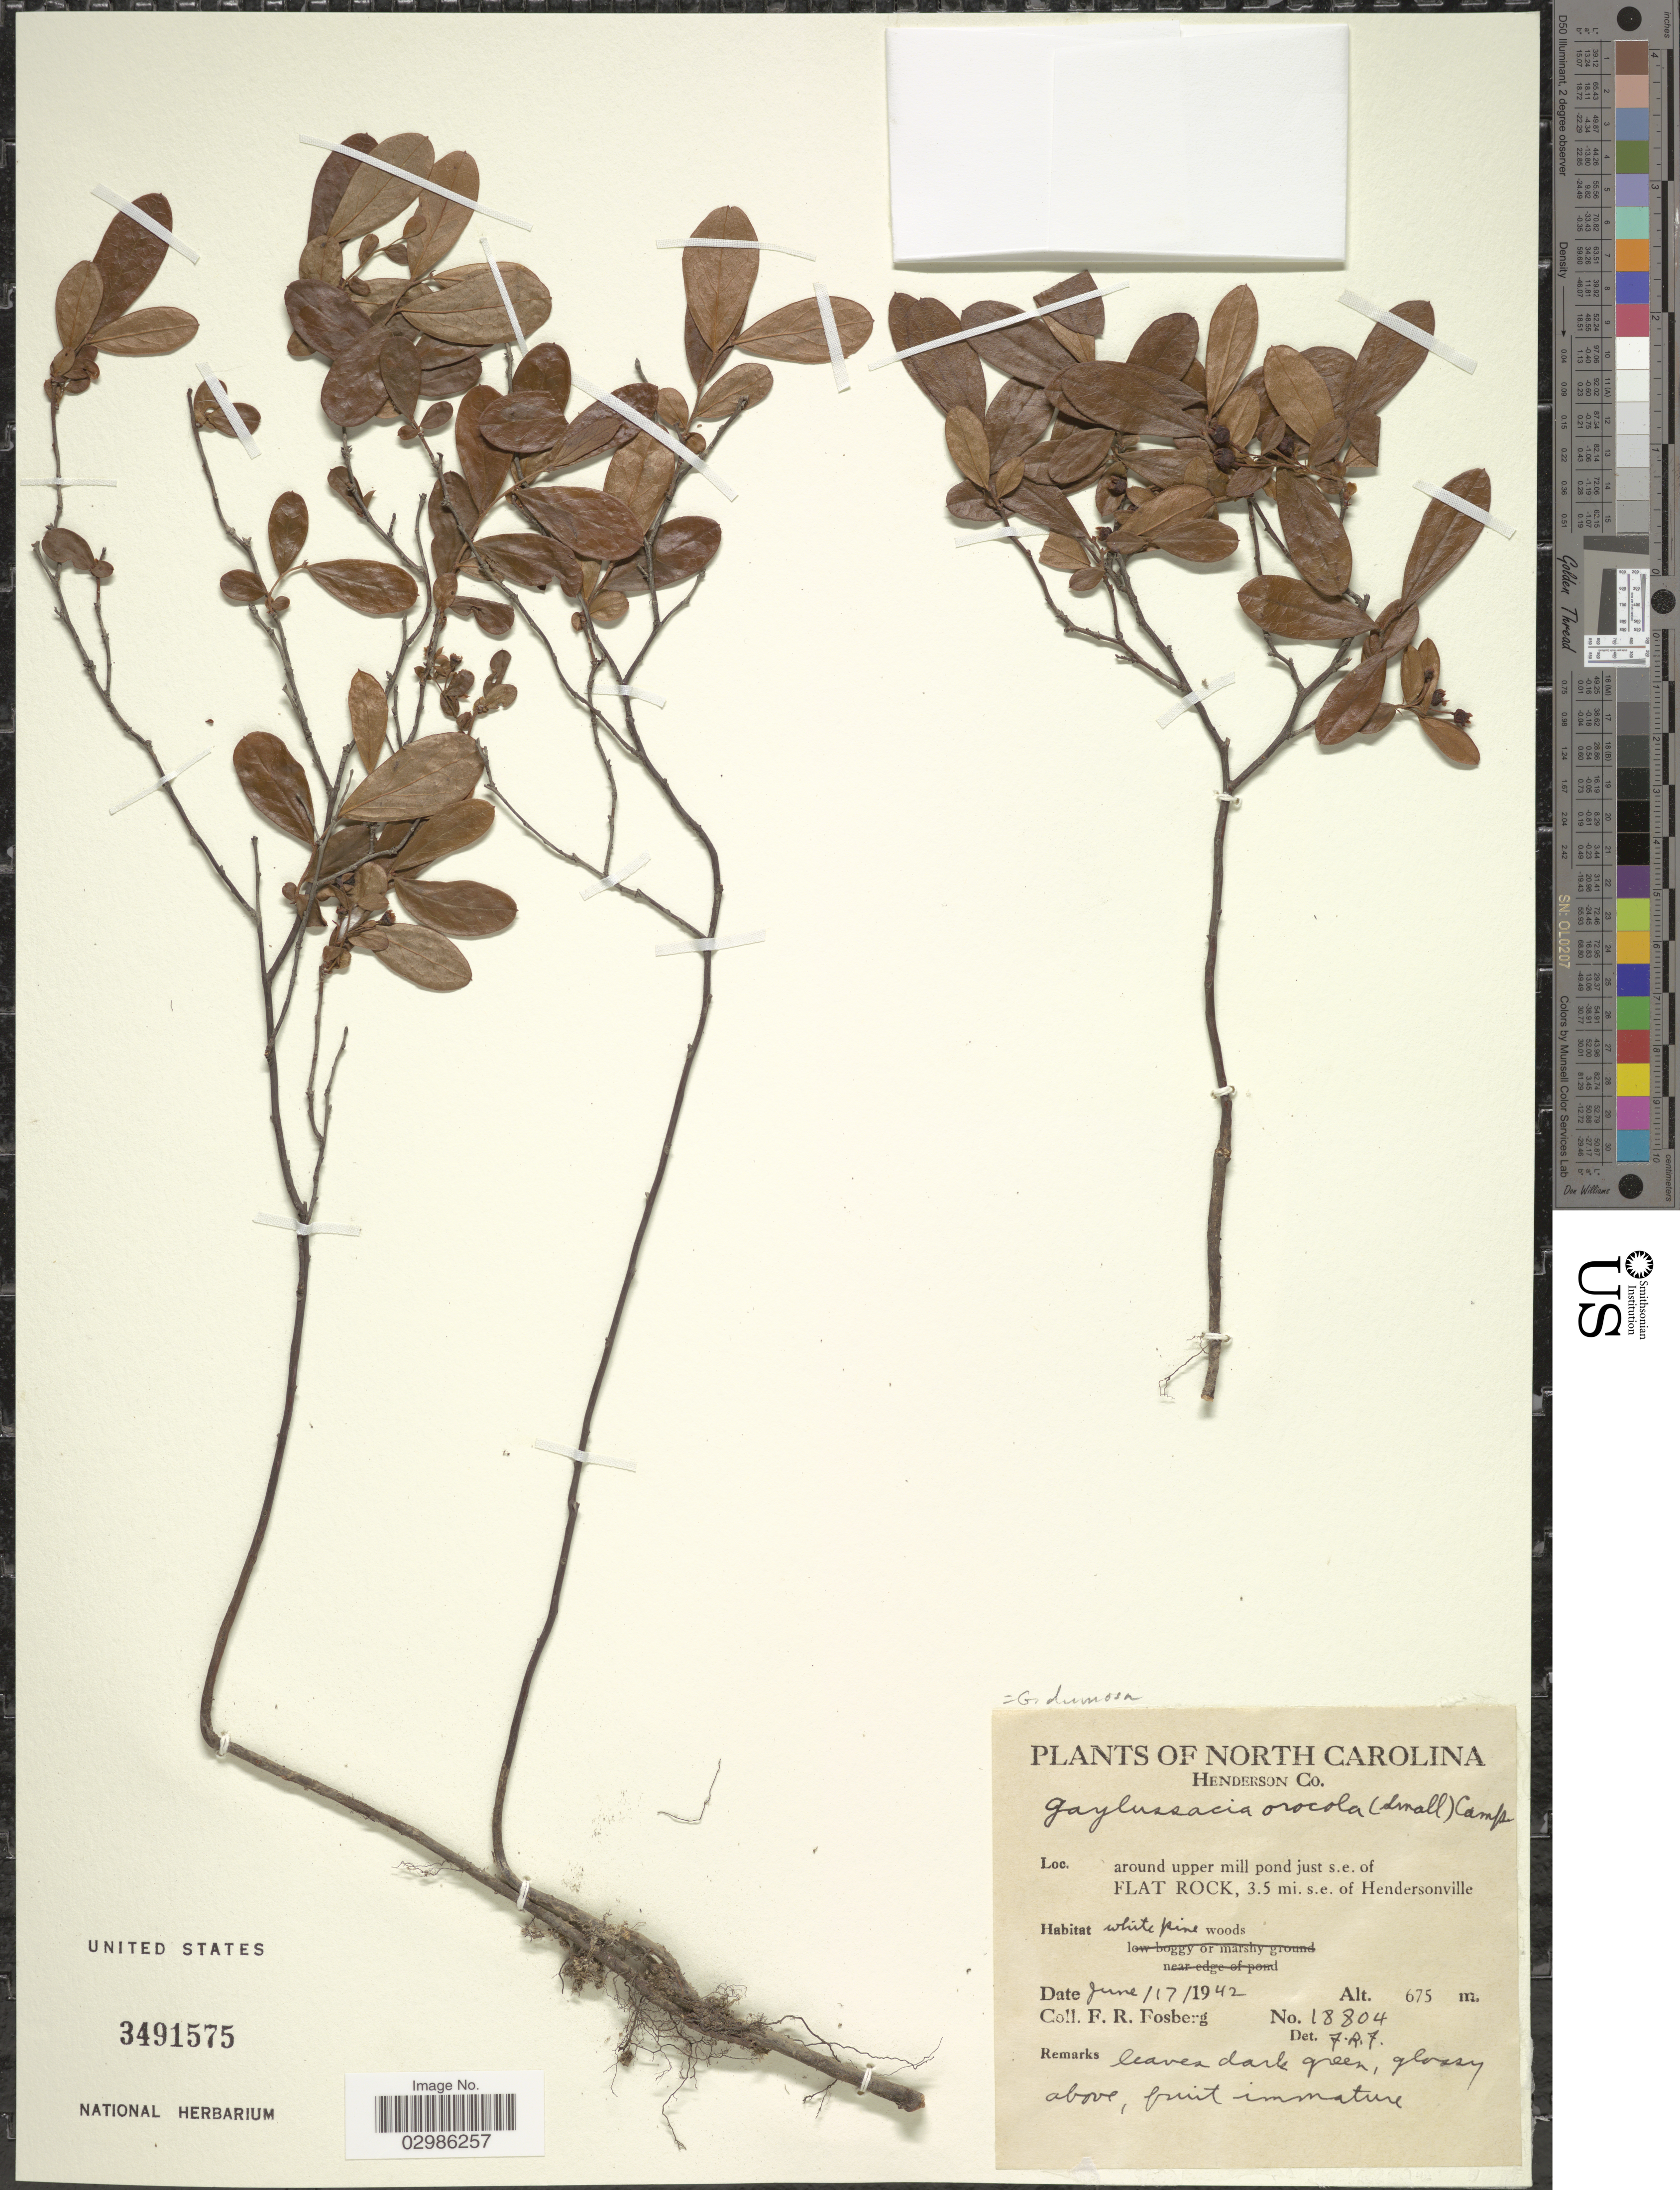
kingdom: Plantae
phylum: Tracheophyta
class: Magnoliopsida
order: Ericales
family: Ericaceae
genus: Gaylussacia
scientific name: Gaylussacia dumosa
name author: (Andrews) Torr. & A. Gray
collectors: F. R. Fosberg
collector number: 18804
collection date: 1942-06-17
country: United States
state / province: North Carolina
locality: Hendersson Co., around upper mill pond just s.e. of Flat Rock, 3.5 mi. s.e. of Hendersonville.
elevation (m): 675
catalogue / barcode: US 3491575